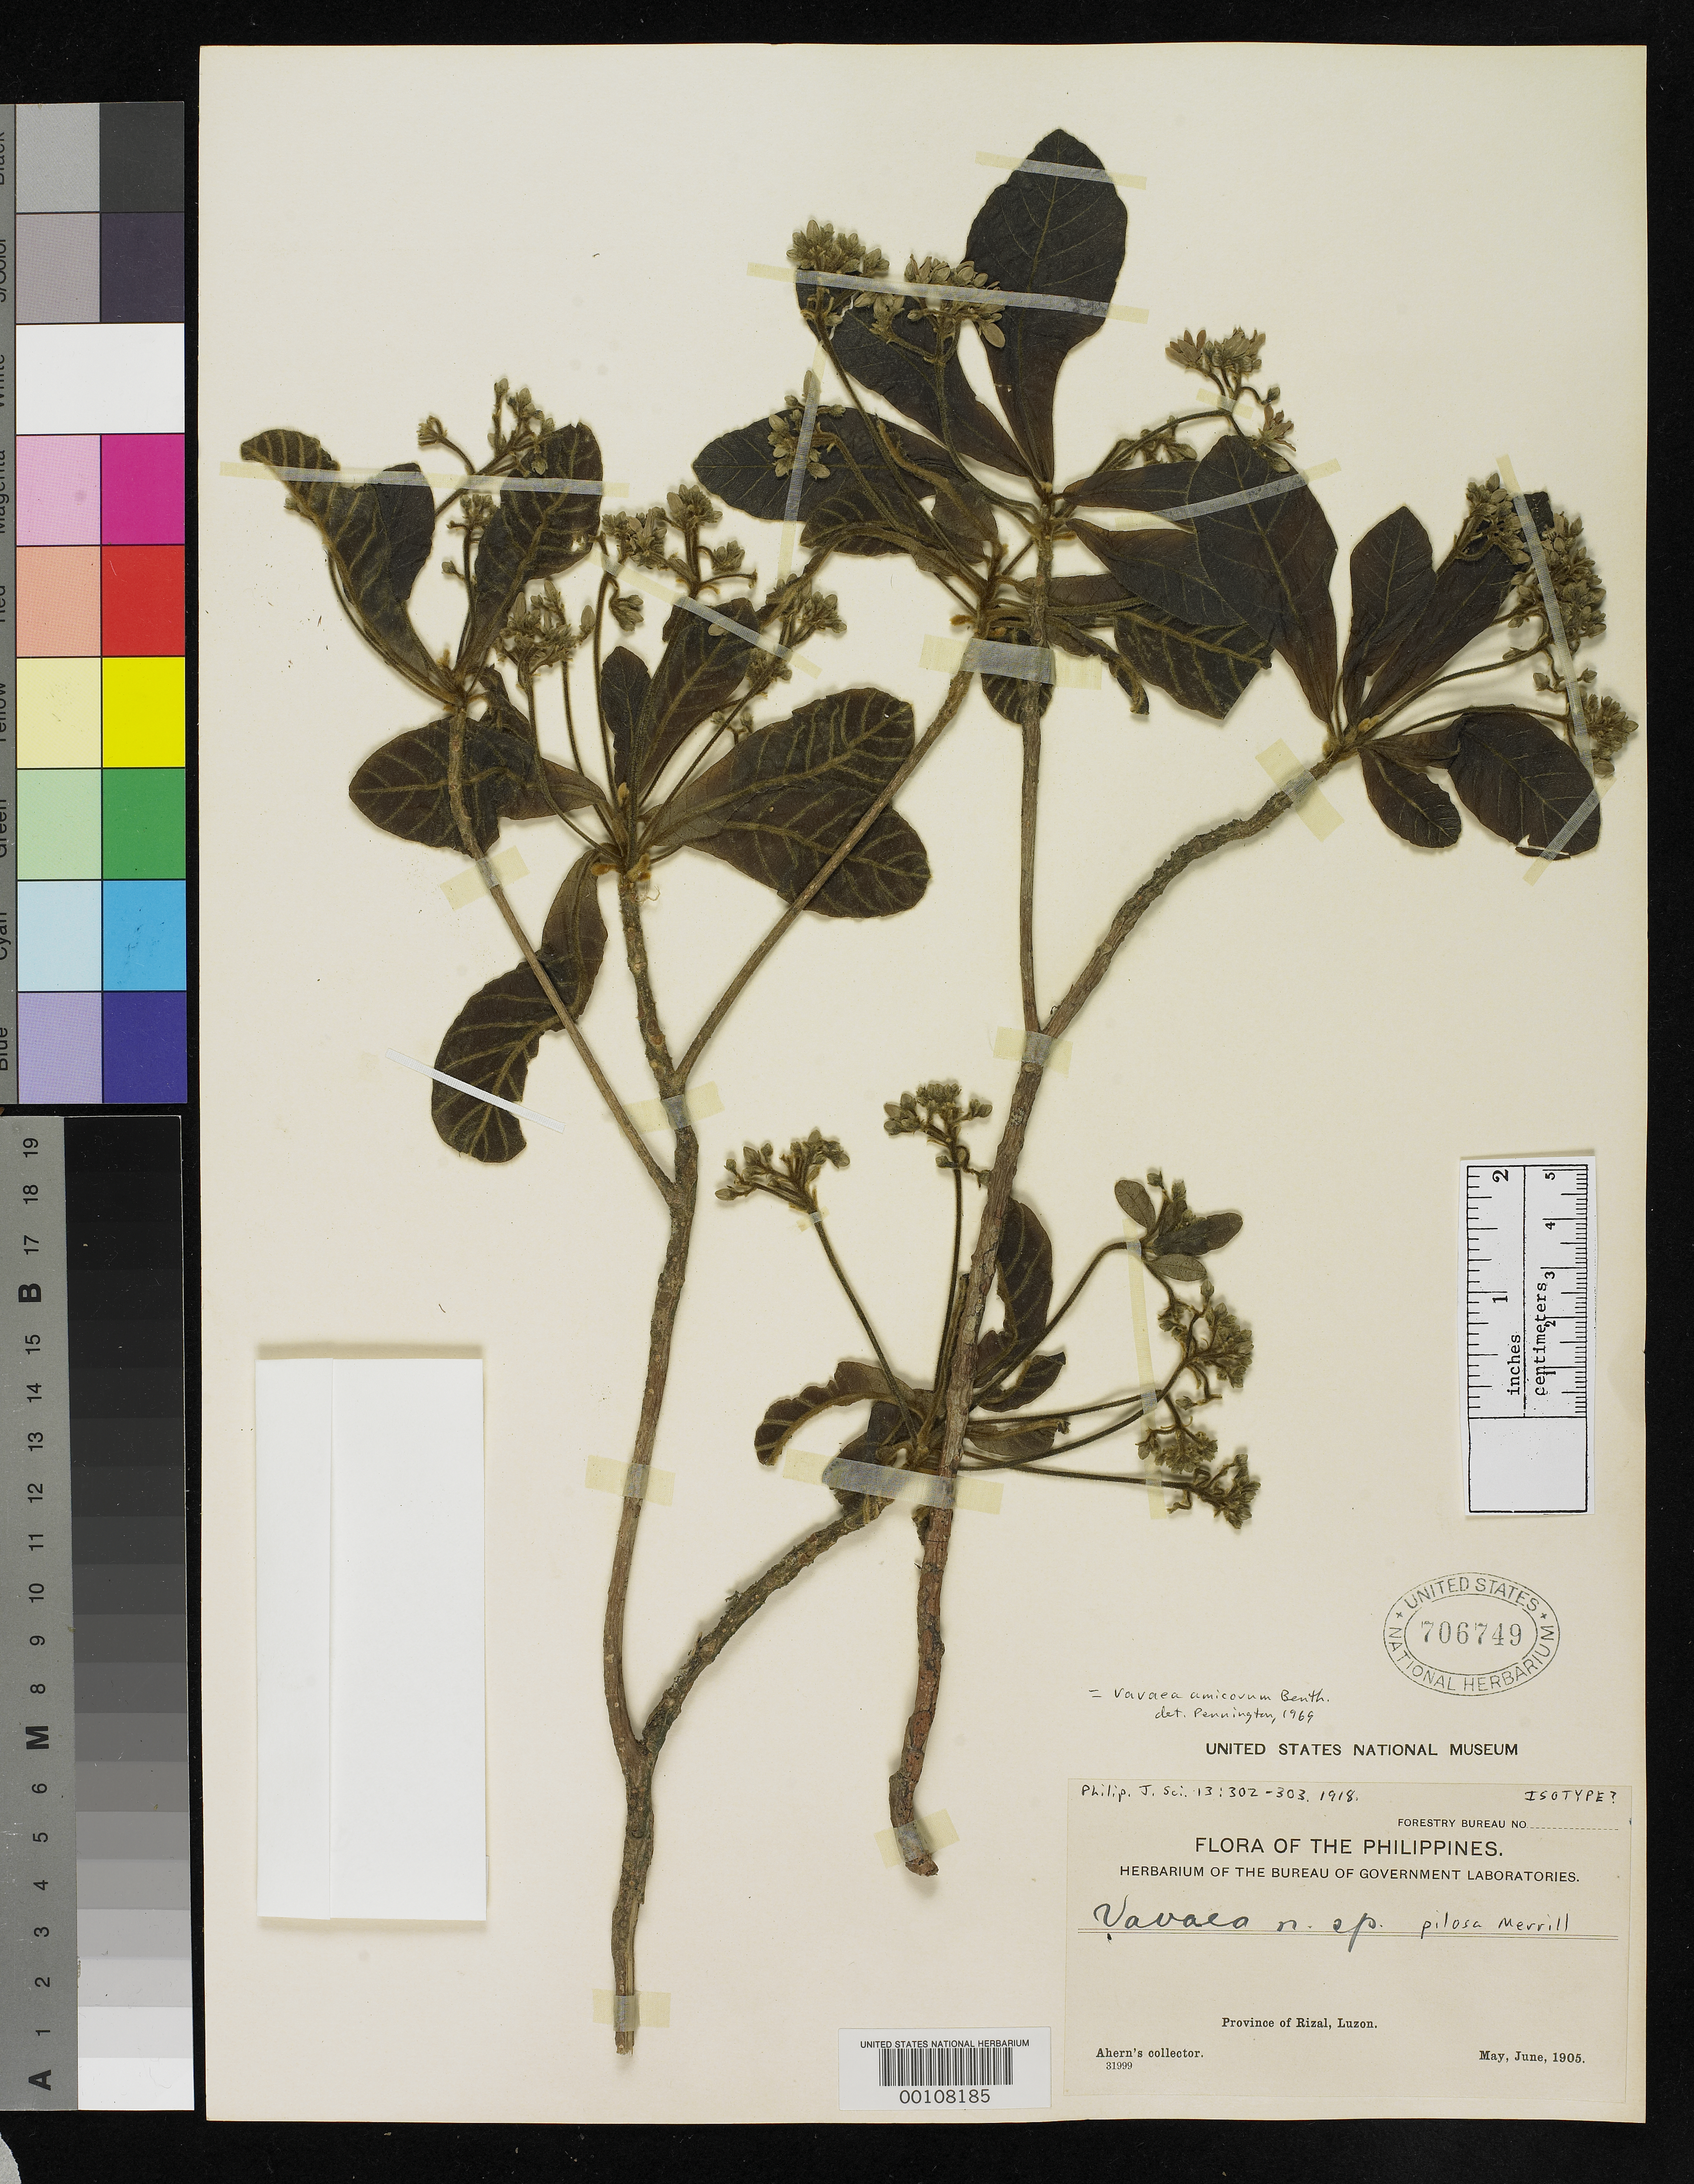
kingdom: Plantae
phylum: Tracheophyta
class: Magnoliopsida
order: Sapindales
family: Meliaceae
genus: Vavaea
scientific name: Vavaea pilosa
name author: Merr.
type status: Possible Isotype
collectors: Ahern's collector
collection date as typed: May 1905 to -- Jun 1905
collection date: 1905-05/1905-06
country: Philippines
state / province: Calabarzon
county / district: Rizal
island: Luzon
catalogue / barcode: US 706746